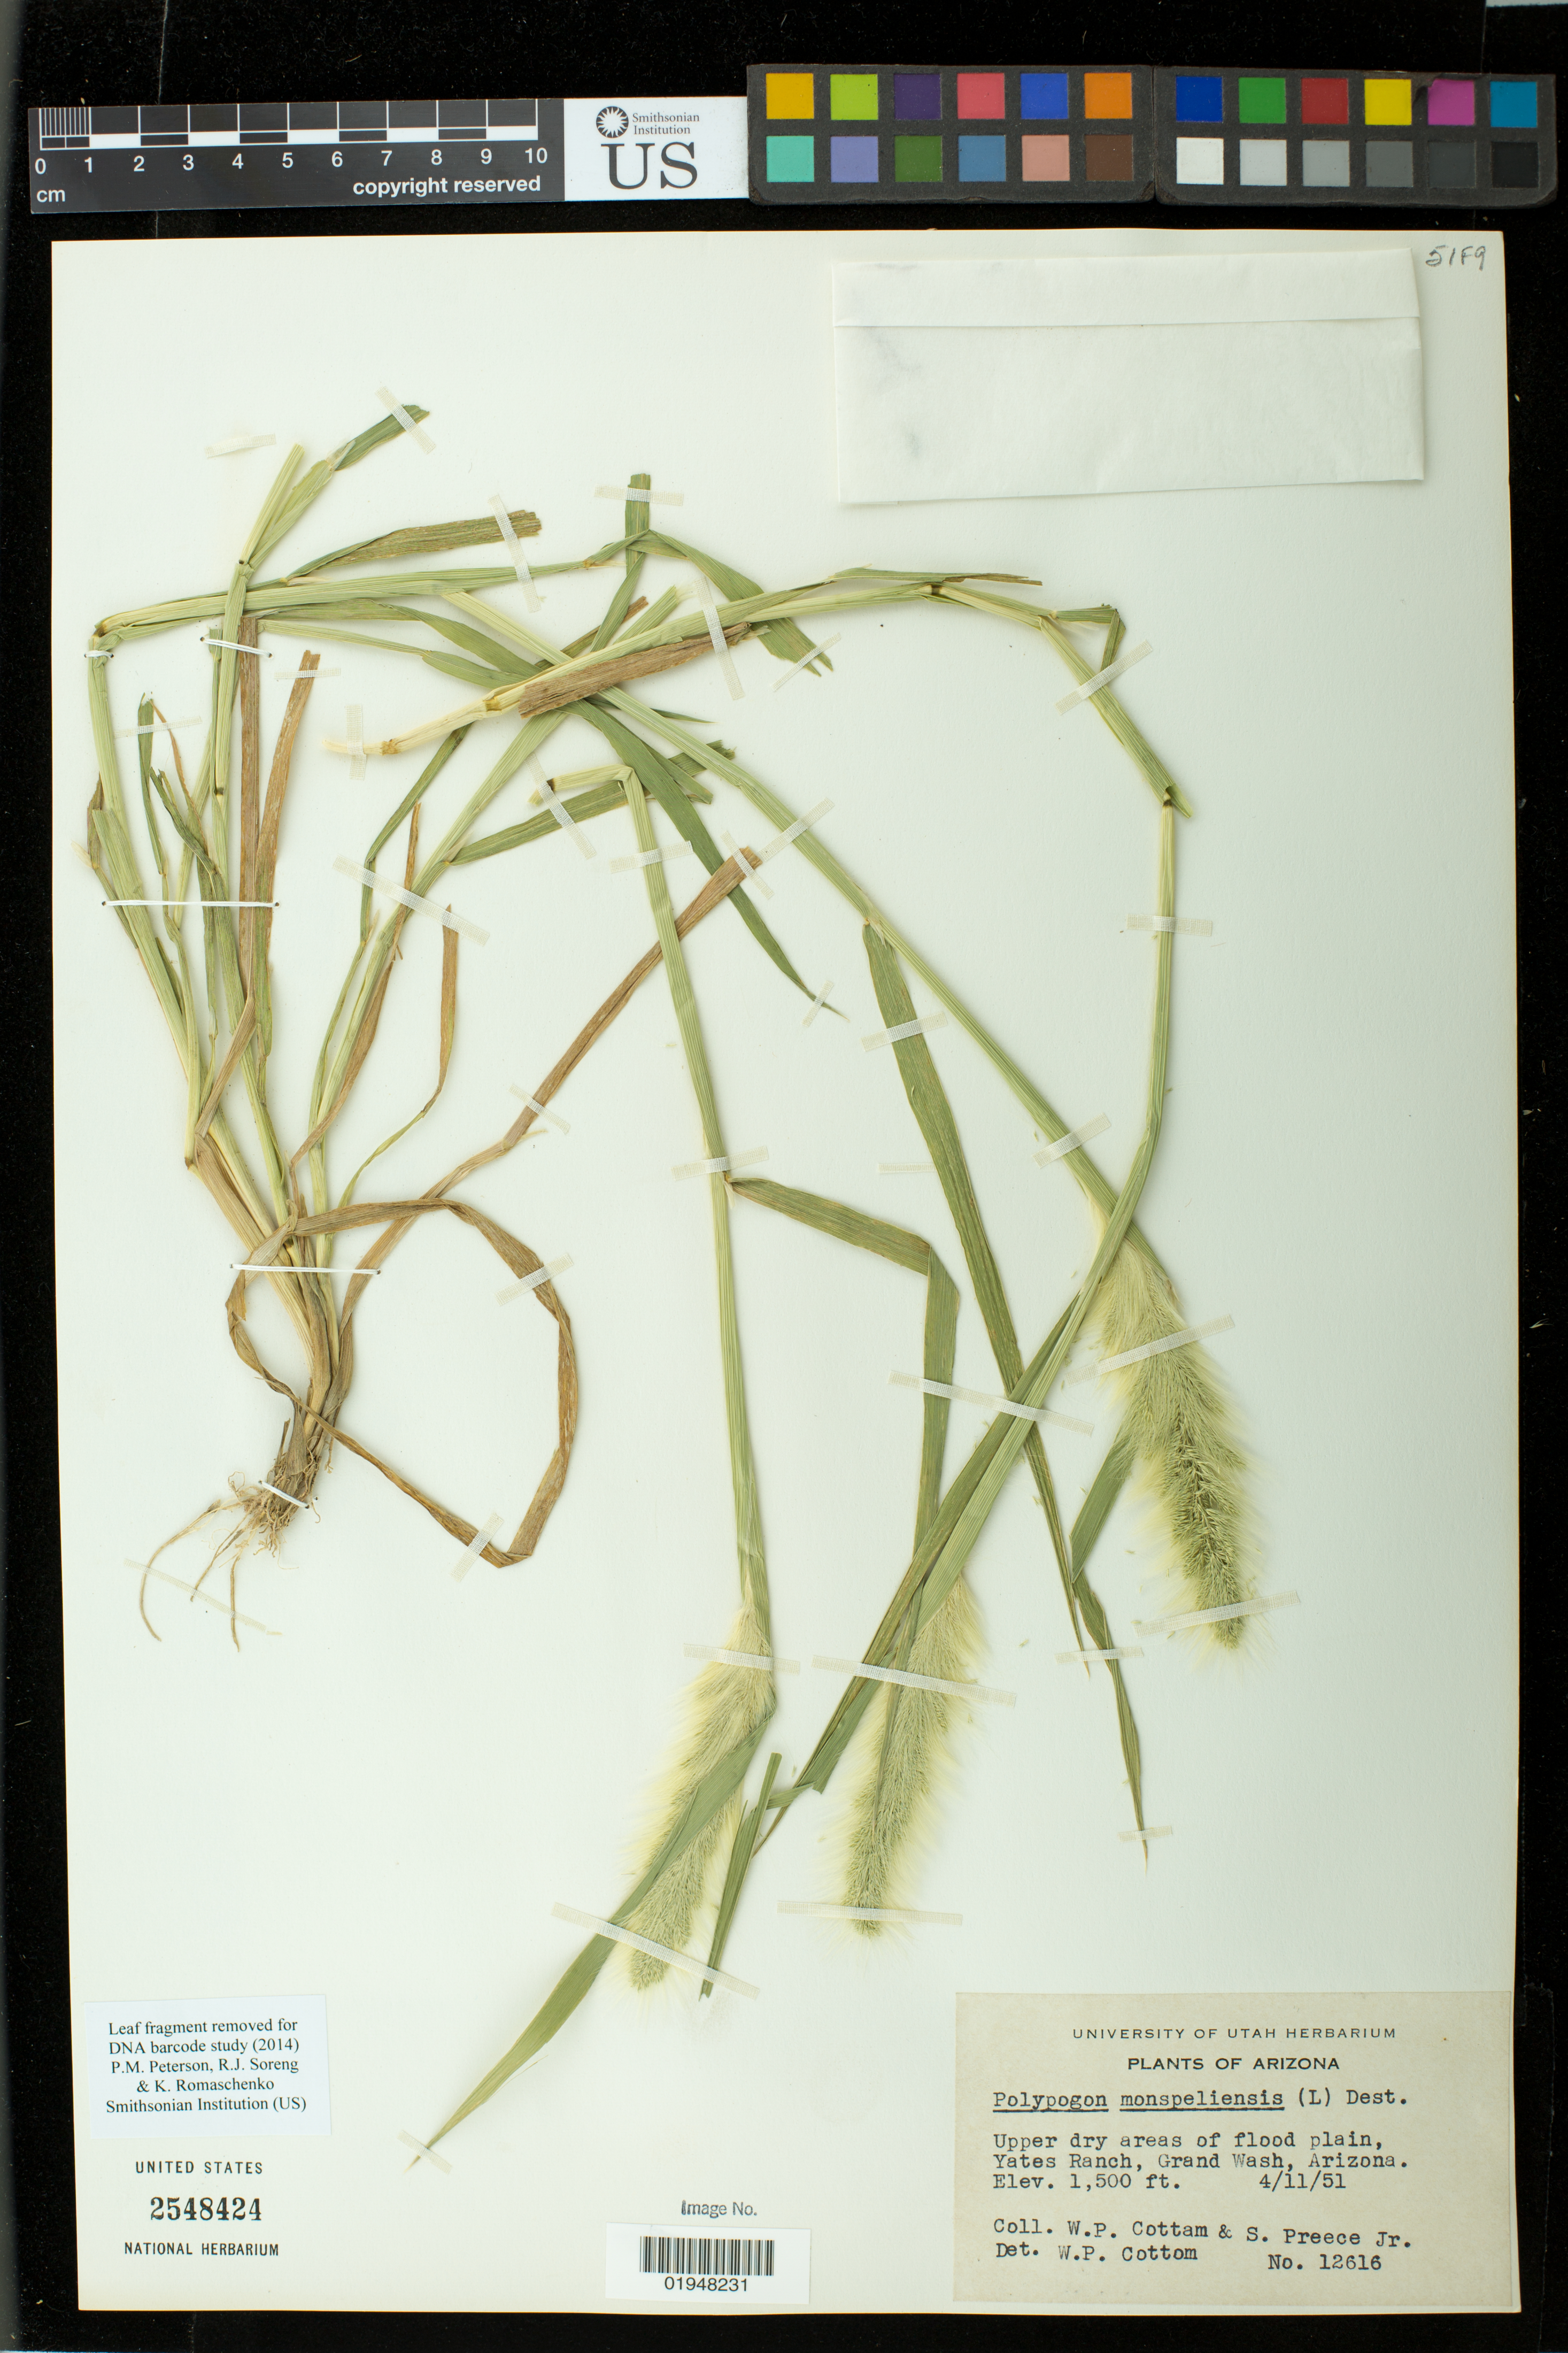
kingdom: Plantae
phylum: Tracheophyta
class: Liliopsida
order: Poales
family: Poaceae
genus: Polypogon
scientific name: Polypogon monspeliensis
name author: (L.) Desf.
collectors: W. Cottam & S. J. Preece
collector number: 12616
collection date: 1951-04-11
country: United States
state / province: Arizona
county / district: Mohave County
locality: Yates Ranch, Grand Wash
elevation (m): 457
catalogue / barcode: US 2548424